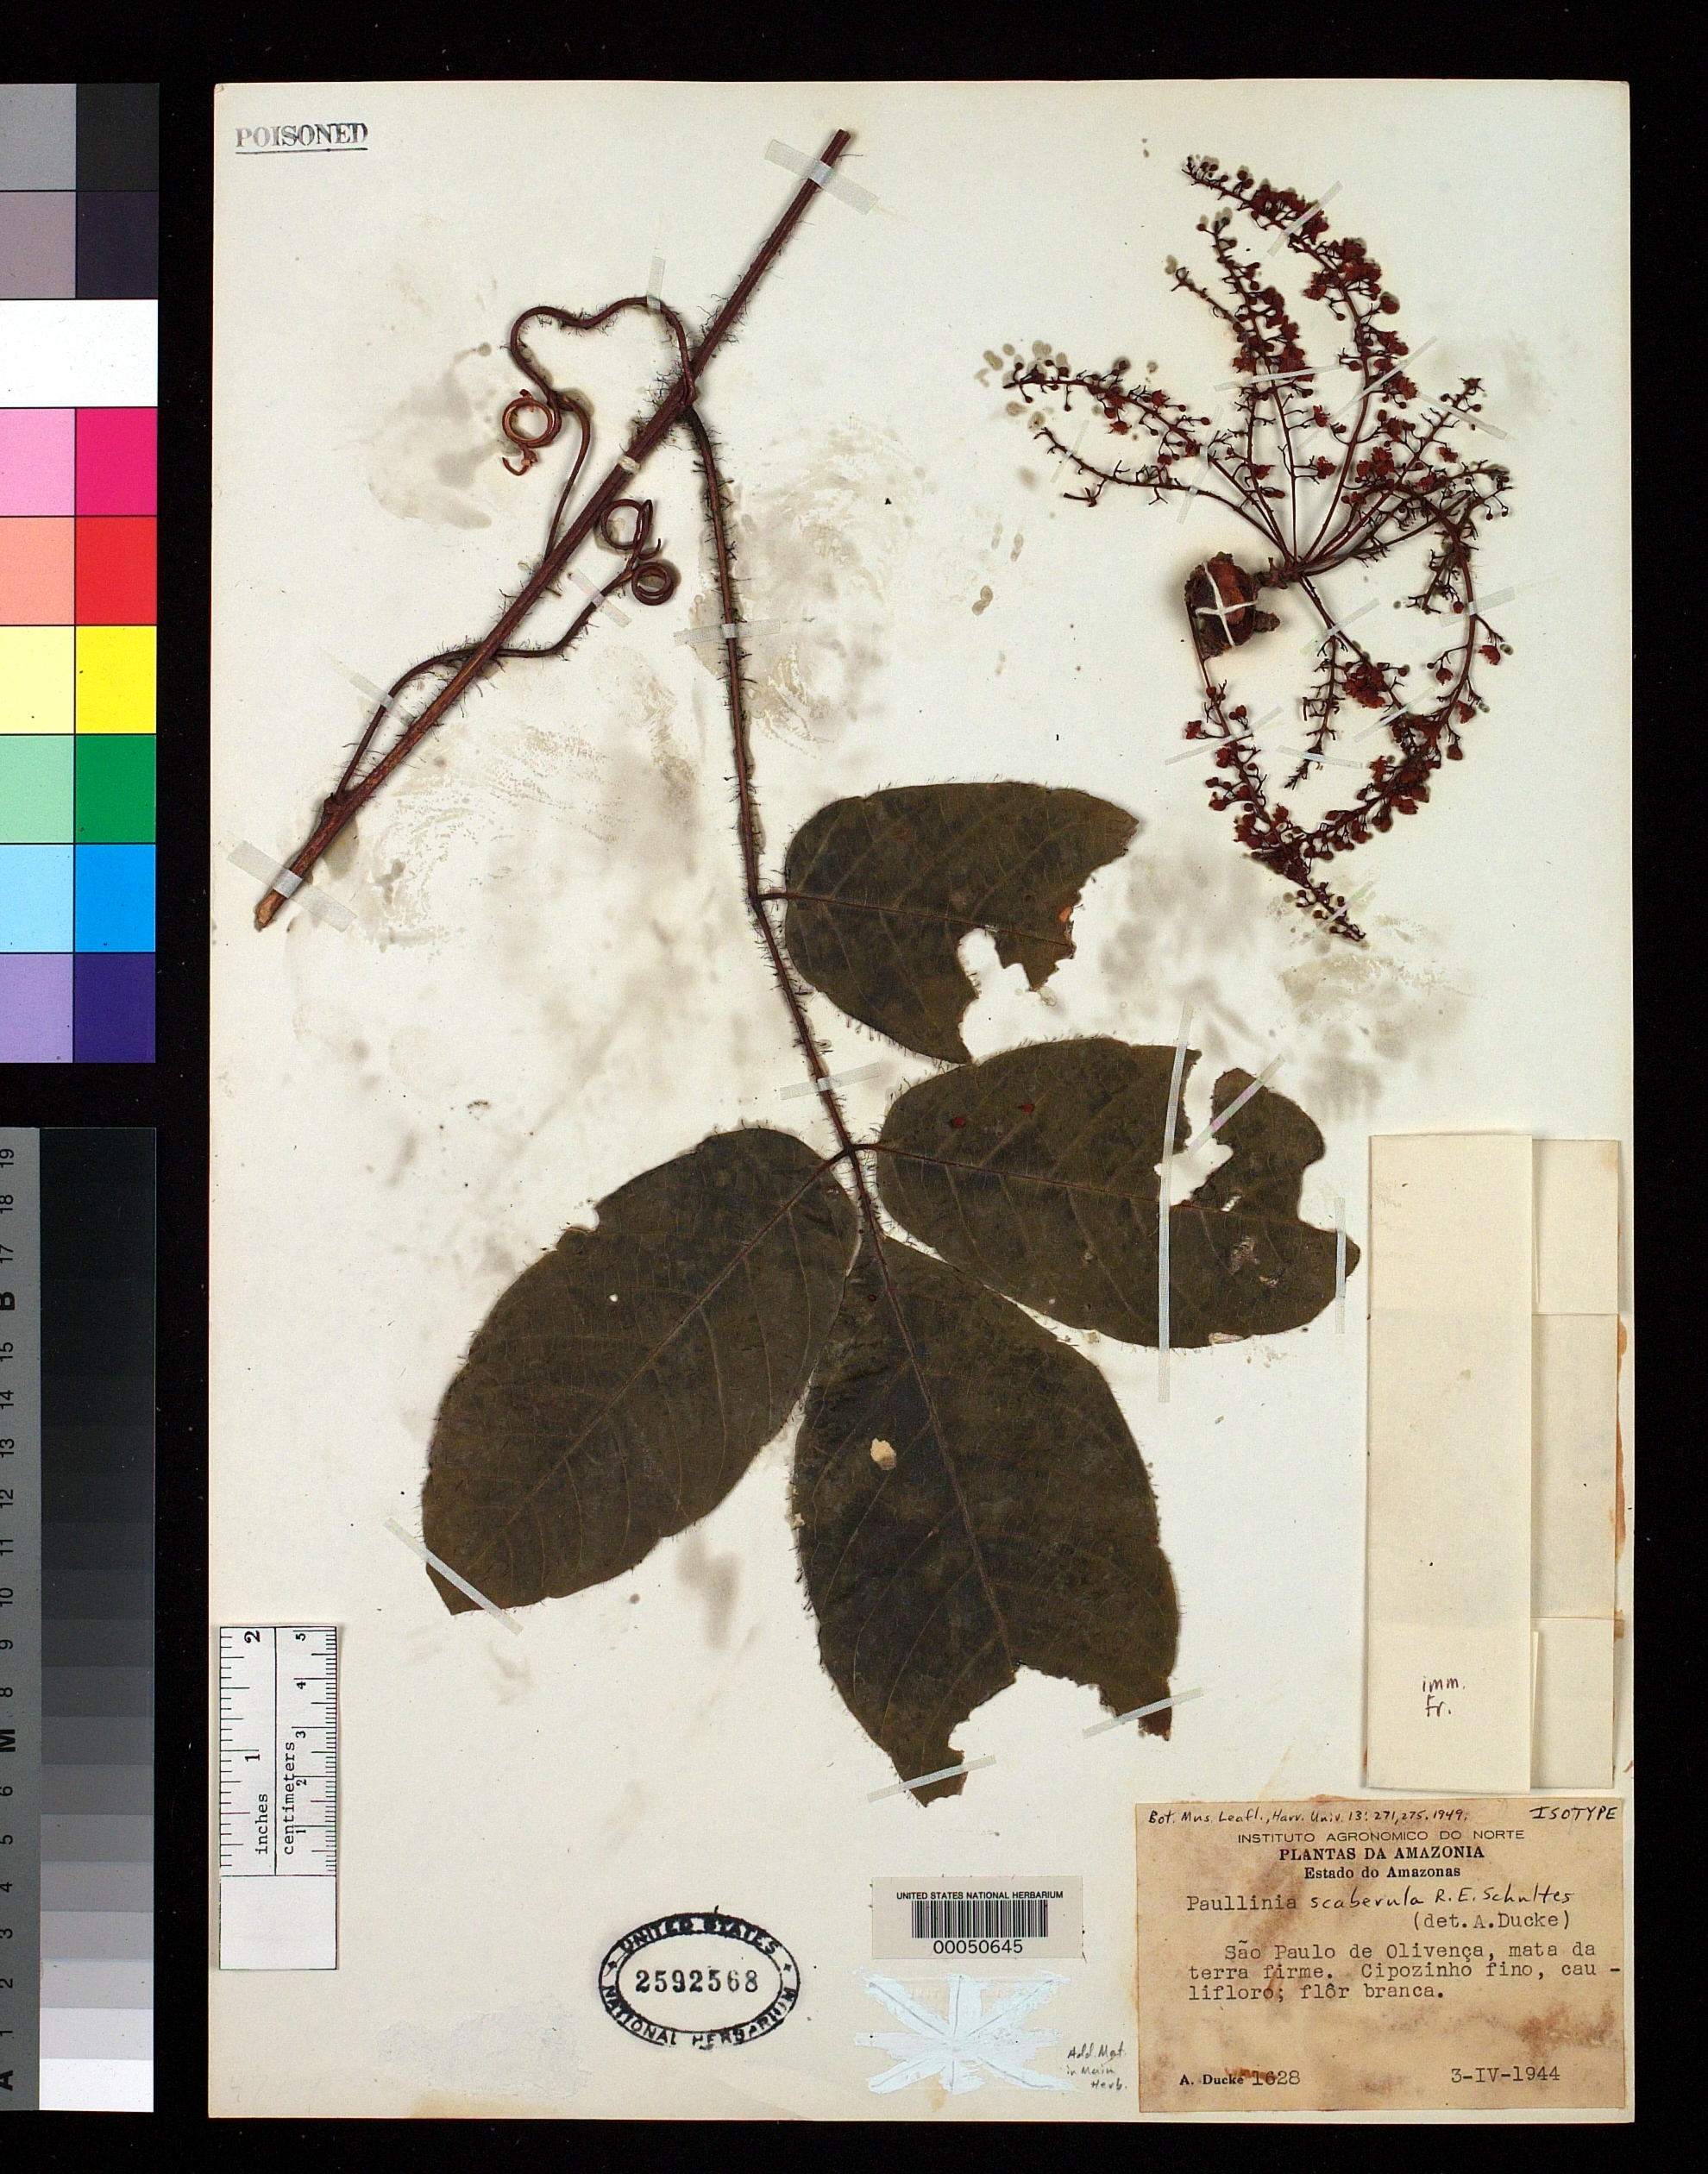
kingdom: Plantae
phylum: Tracheophyta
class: Magnoliopsida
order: Sapindales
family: Sapindaceae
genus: Paullinia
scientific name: Paullinia scaberula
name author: R.E. Schult.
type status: Isotype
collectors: A. Ducke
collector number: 1628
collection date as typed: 03 Apr 1944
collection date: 1944-04-03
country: Brazil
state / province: Amazonas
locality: Sao Paulo de Olivenca.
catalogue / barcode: US 2592568